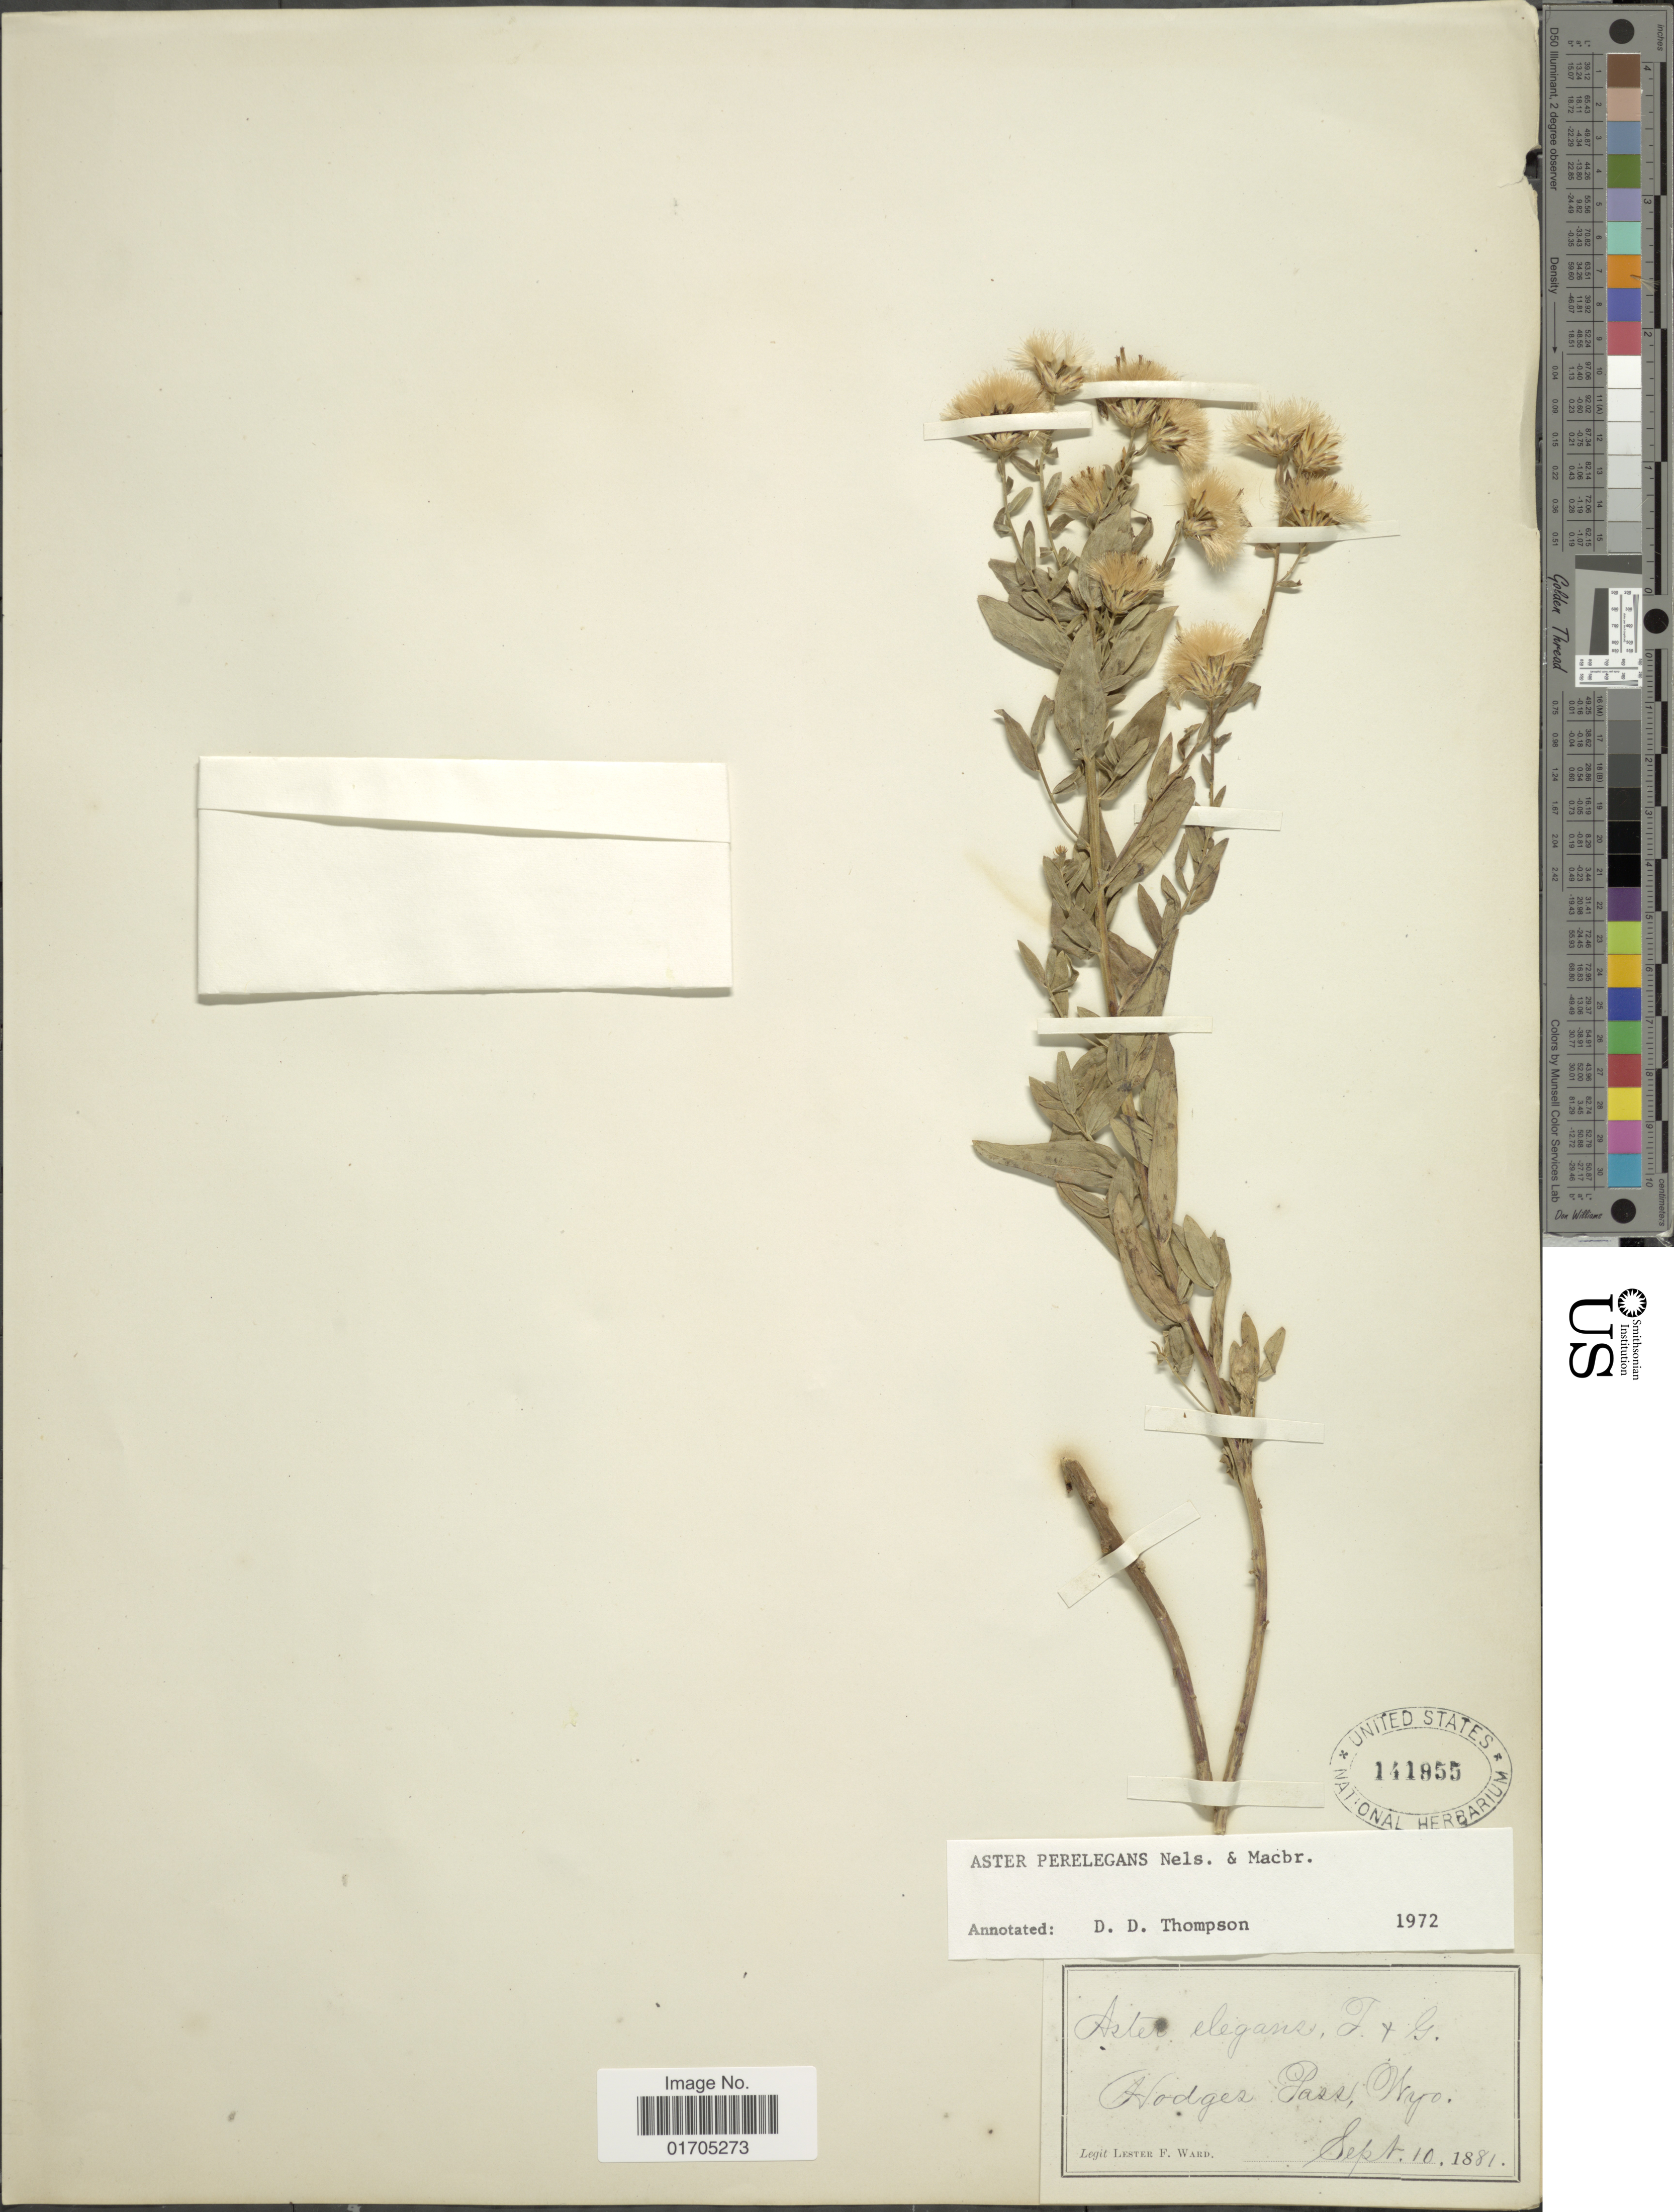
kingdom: Plantae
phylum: Tracheophyta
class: Magnoliopsida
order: Asterales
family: Asteraceae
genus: Eucephalus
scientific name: Eucephalus elegans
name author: Nutt.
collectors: L. F. Ward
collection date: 1881-09-10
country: United States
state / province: Wyoming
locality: Hodges Pass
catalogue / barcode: US 141955